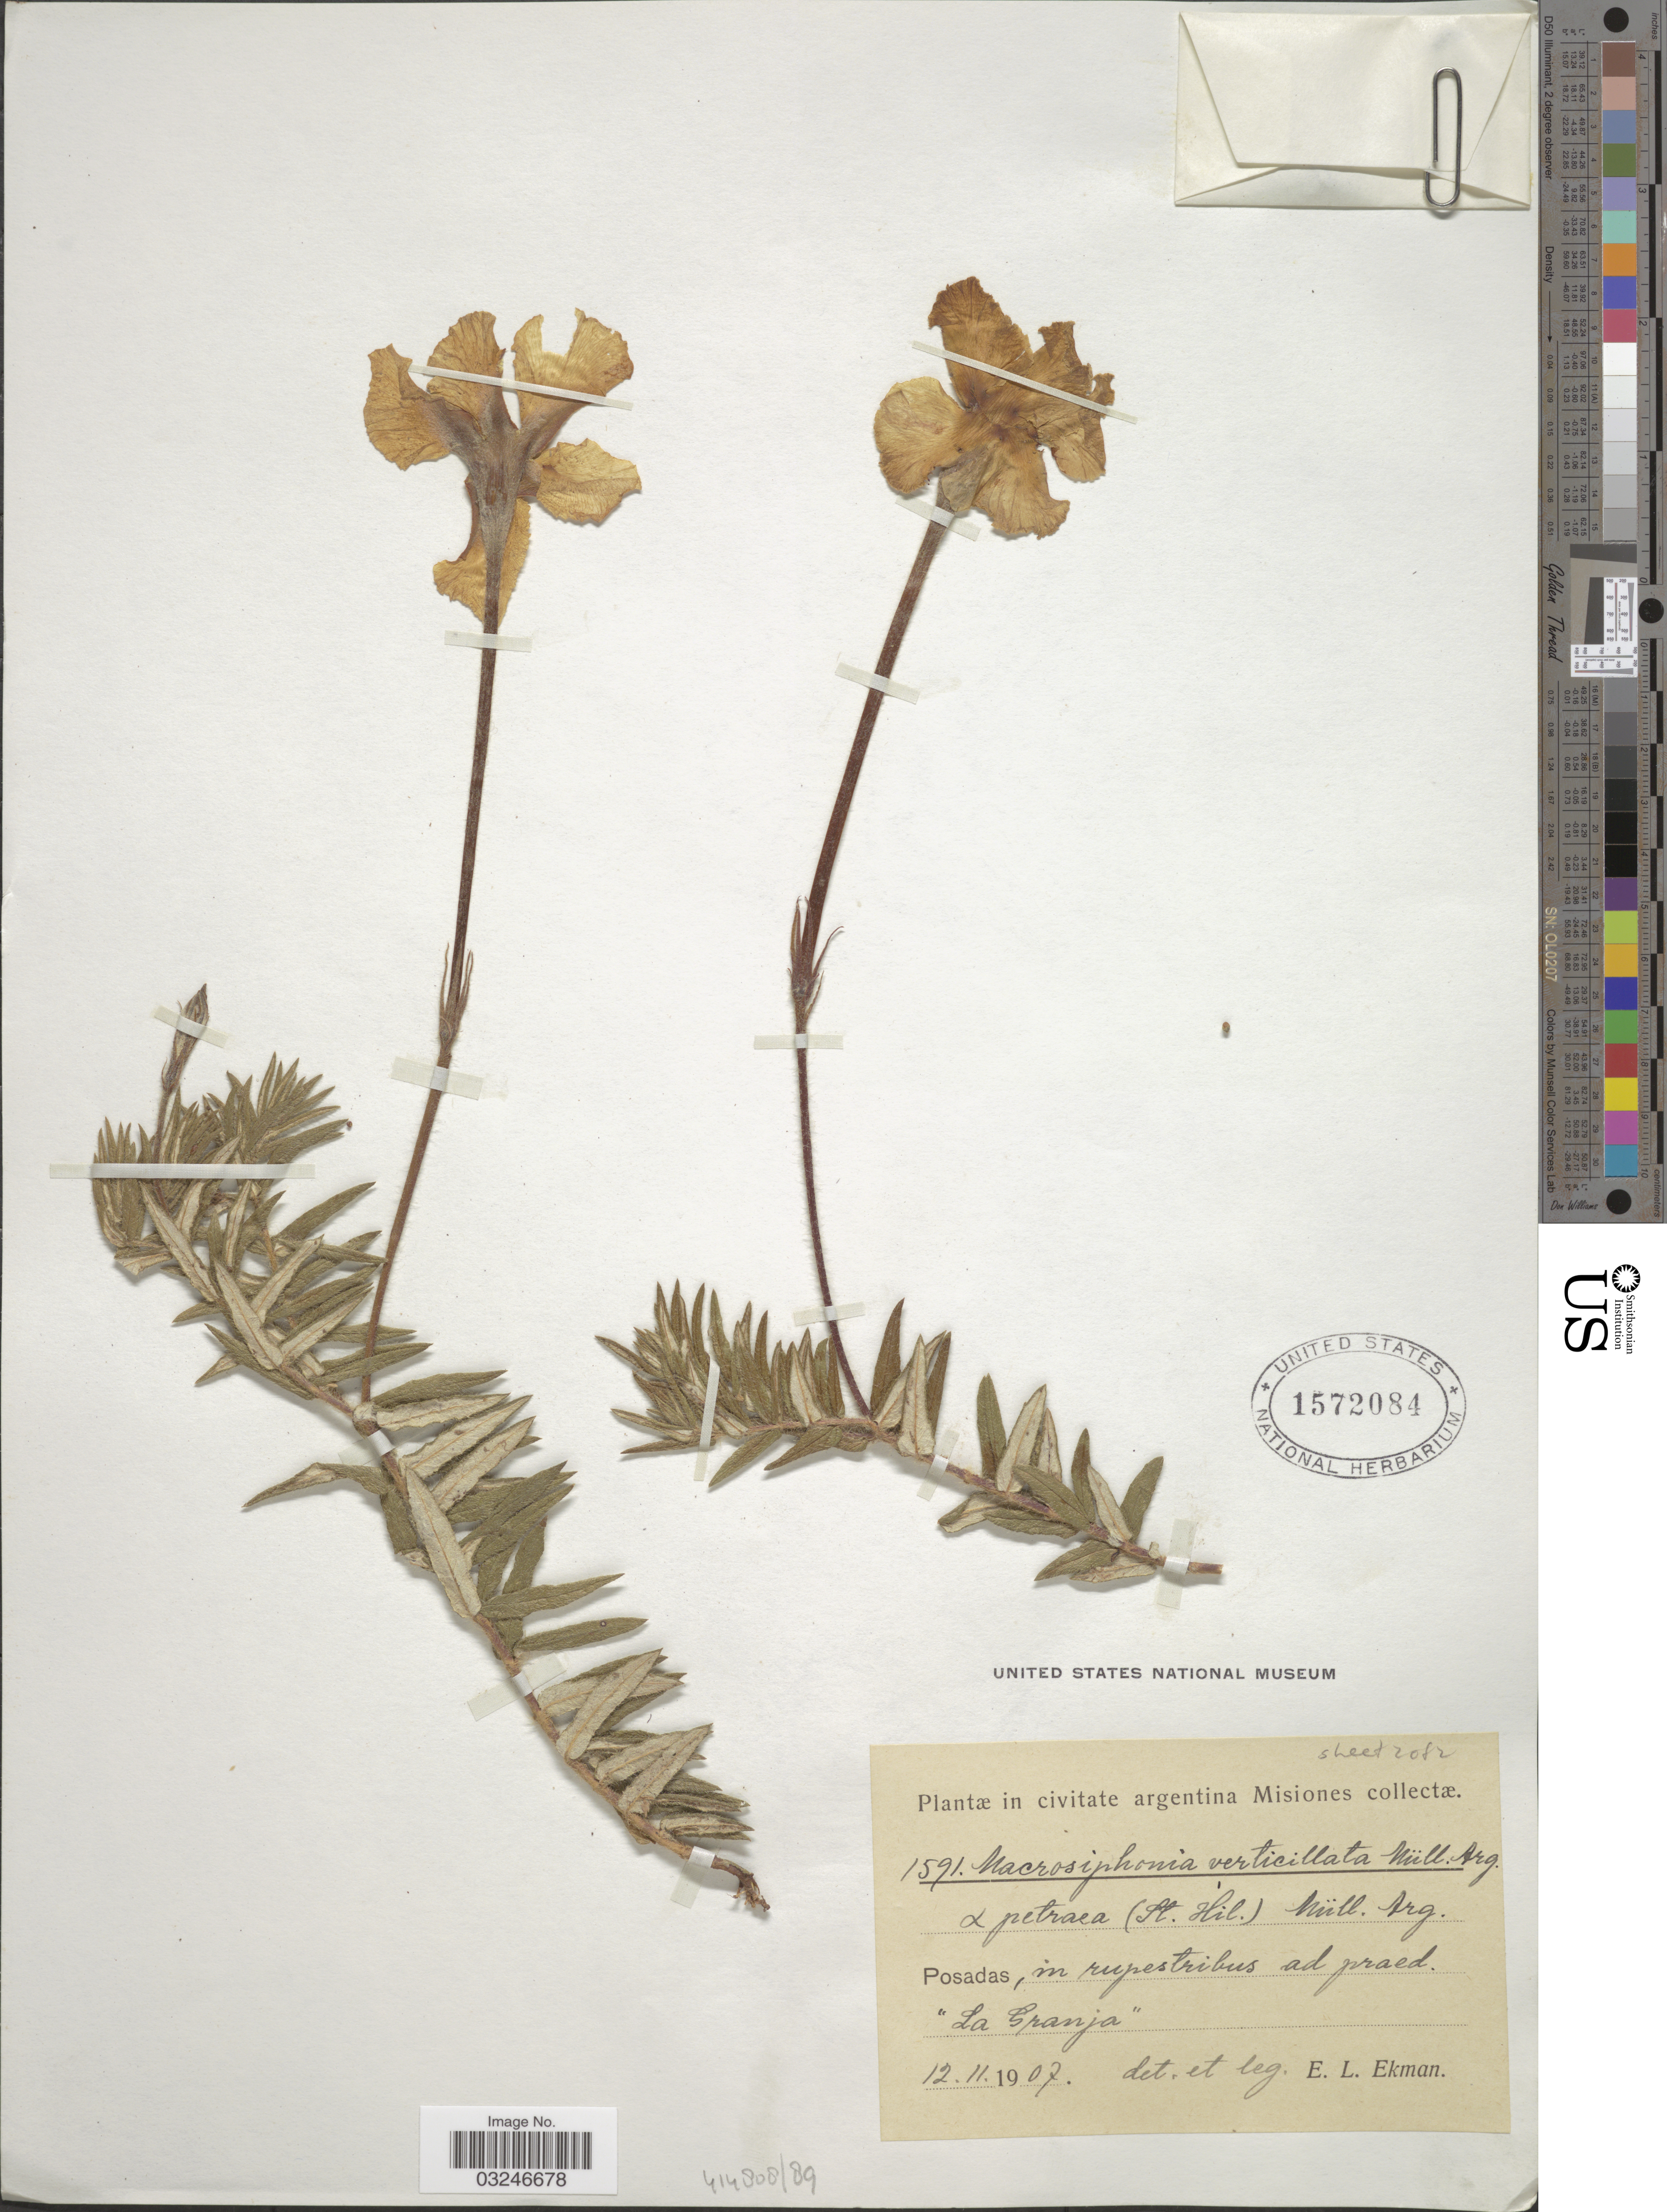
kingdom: Plantae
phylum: Tracheophyta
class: Magnoliopsida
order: Gentianales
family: Apocynaceae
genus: Macrosiphonia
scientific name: Macrosiphonia petraea subsp. petraea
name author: (A. St.-Hil.) Kuntze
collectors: E. L. Ekman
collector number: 1591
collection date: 1907-11-12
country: Argentina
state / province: Misiones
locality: Posadas, in rupestribus ad praed. "La Granja".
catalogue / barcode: US 1572084